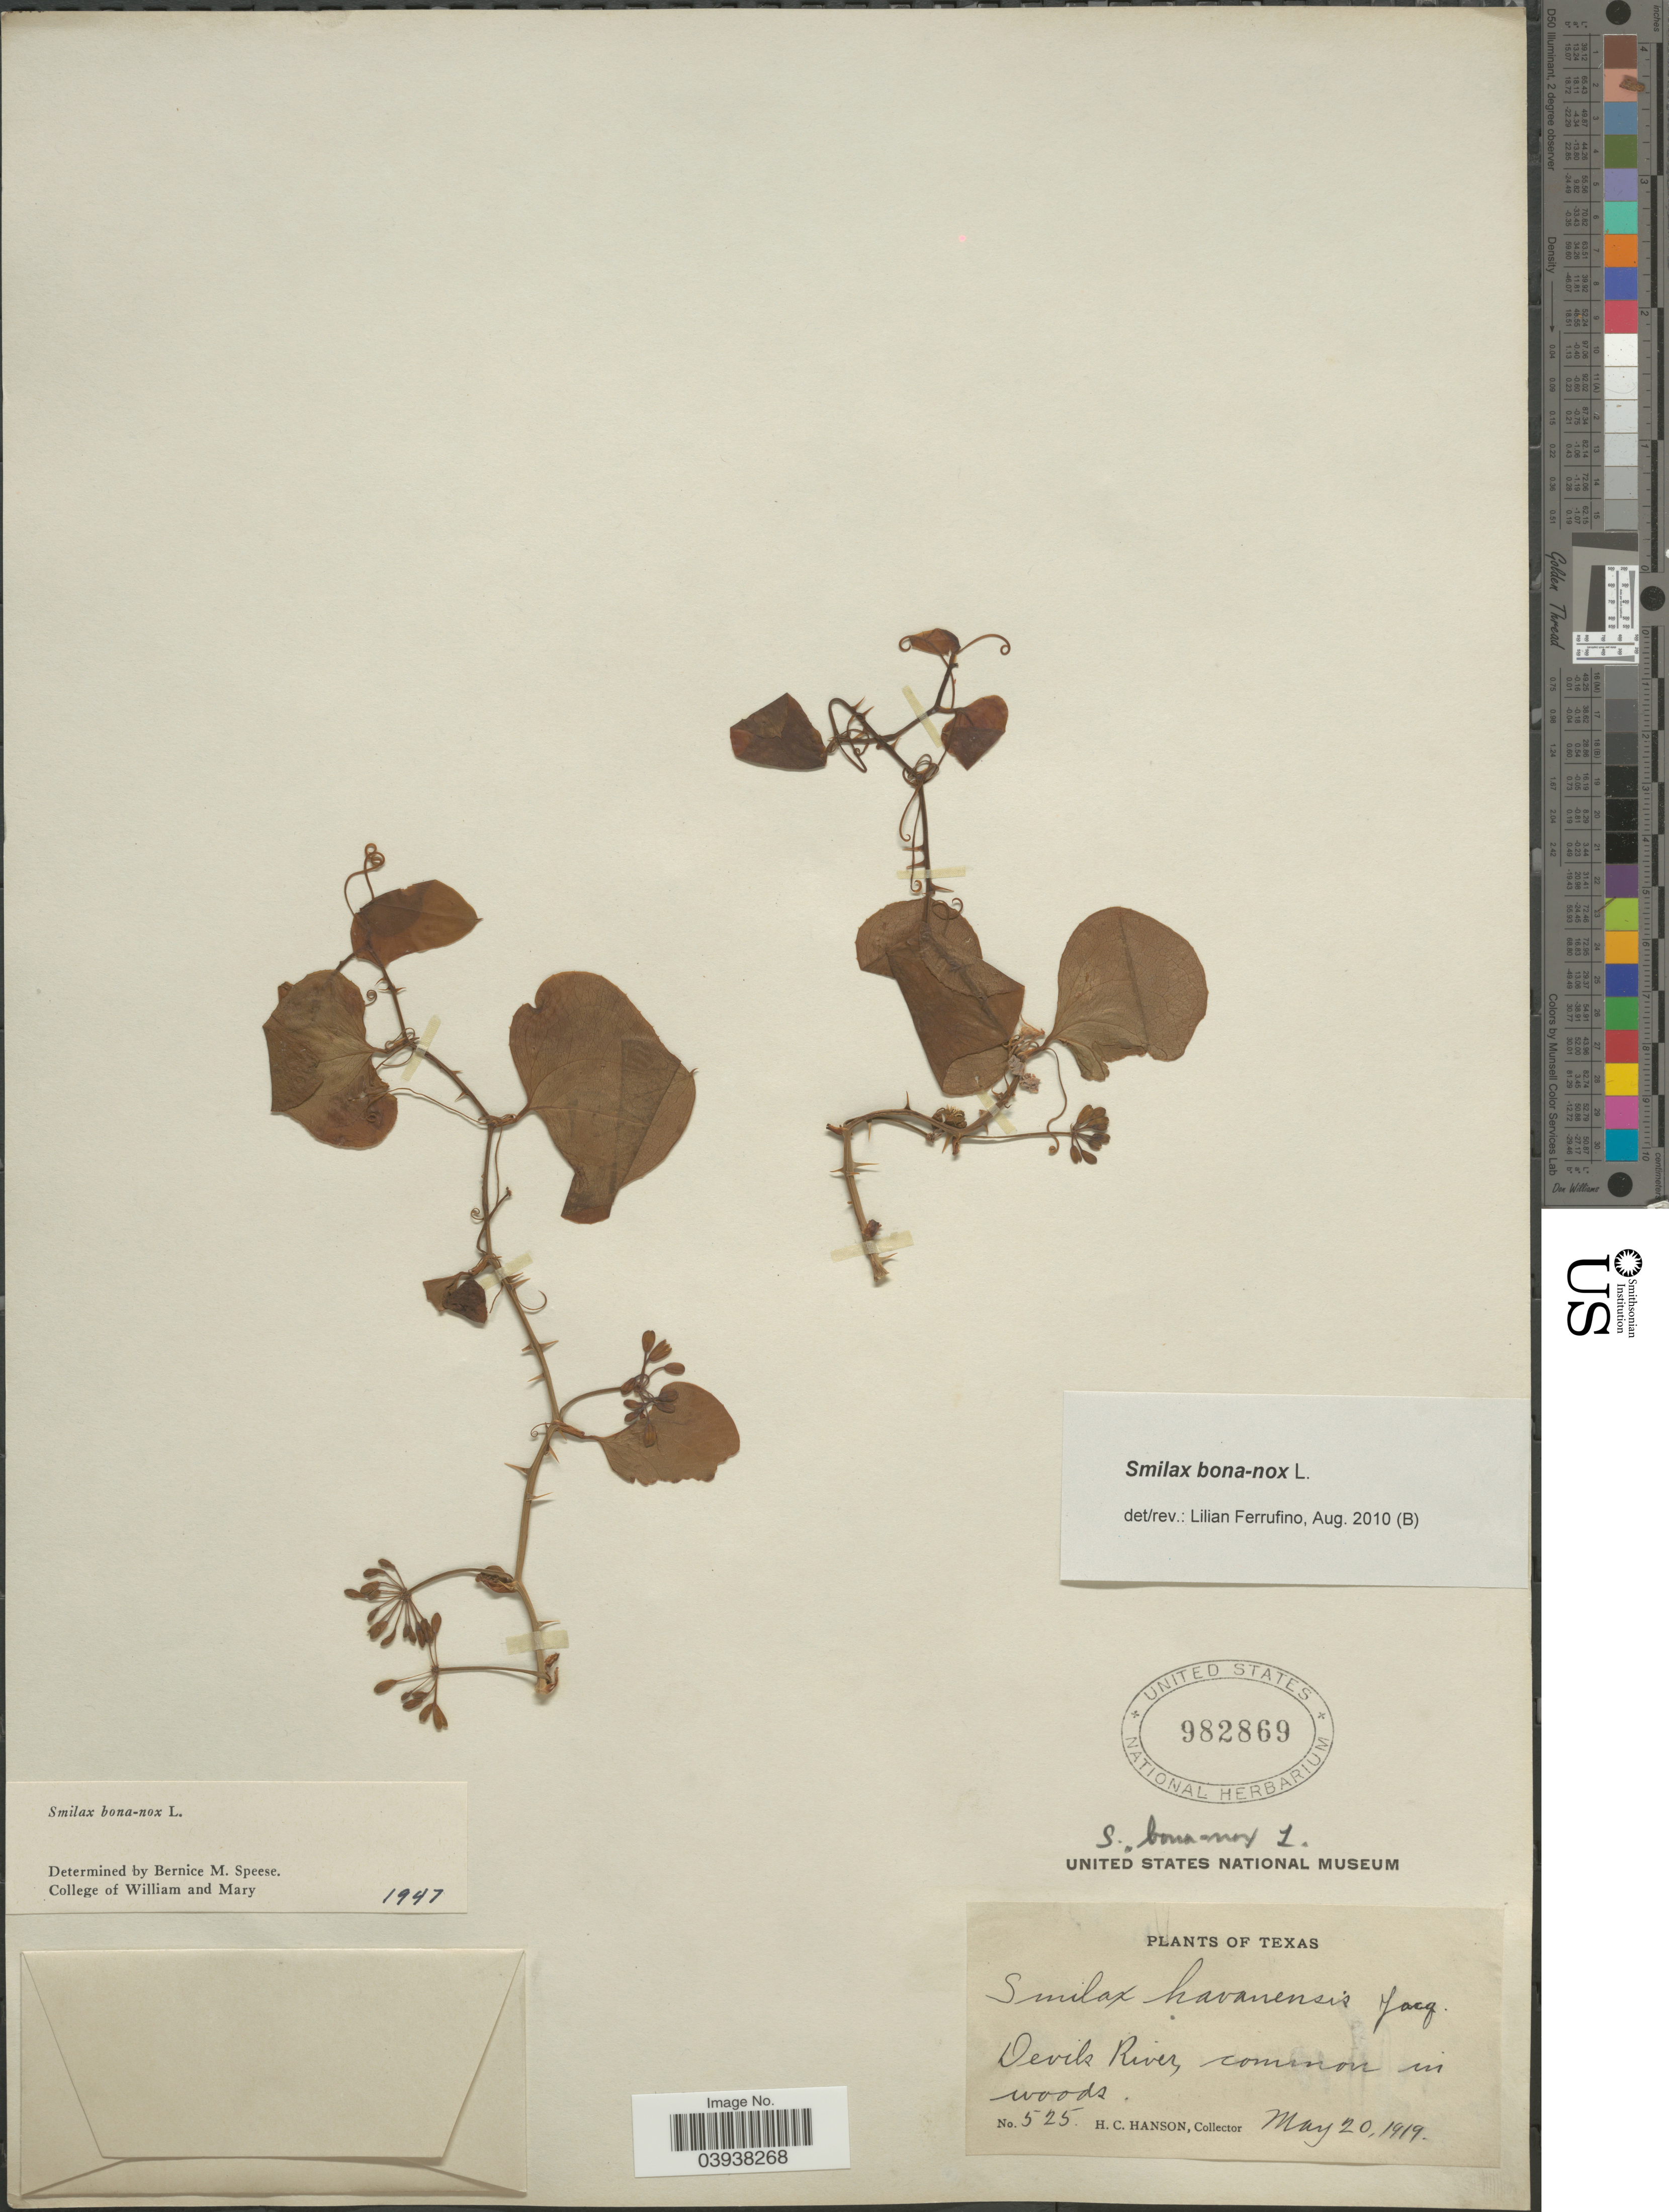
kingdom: Plantae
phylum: Tracheophyta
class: Liliopsida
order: Liliales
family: Smilacaceae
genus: Smilax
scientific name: Smilax bona-nox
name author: L.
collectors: H. Hanson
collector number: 525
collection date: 1919-05-20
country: United States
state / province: Texas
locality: Devils River.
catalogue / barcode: US 982869